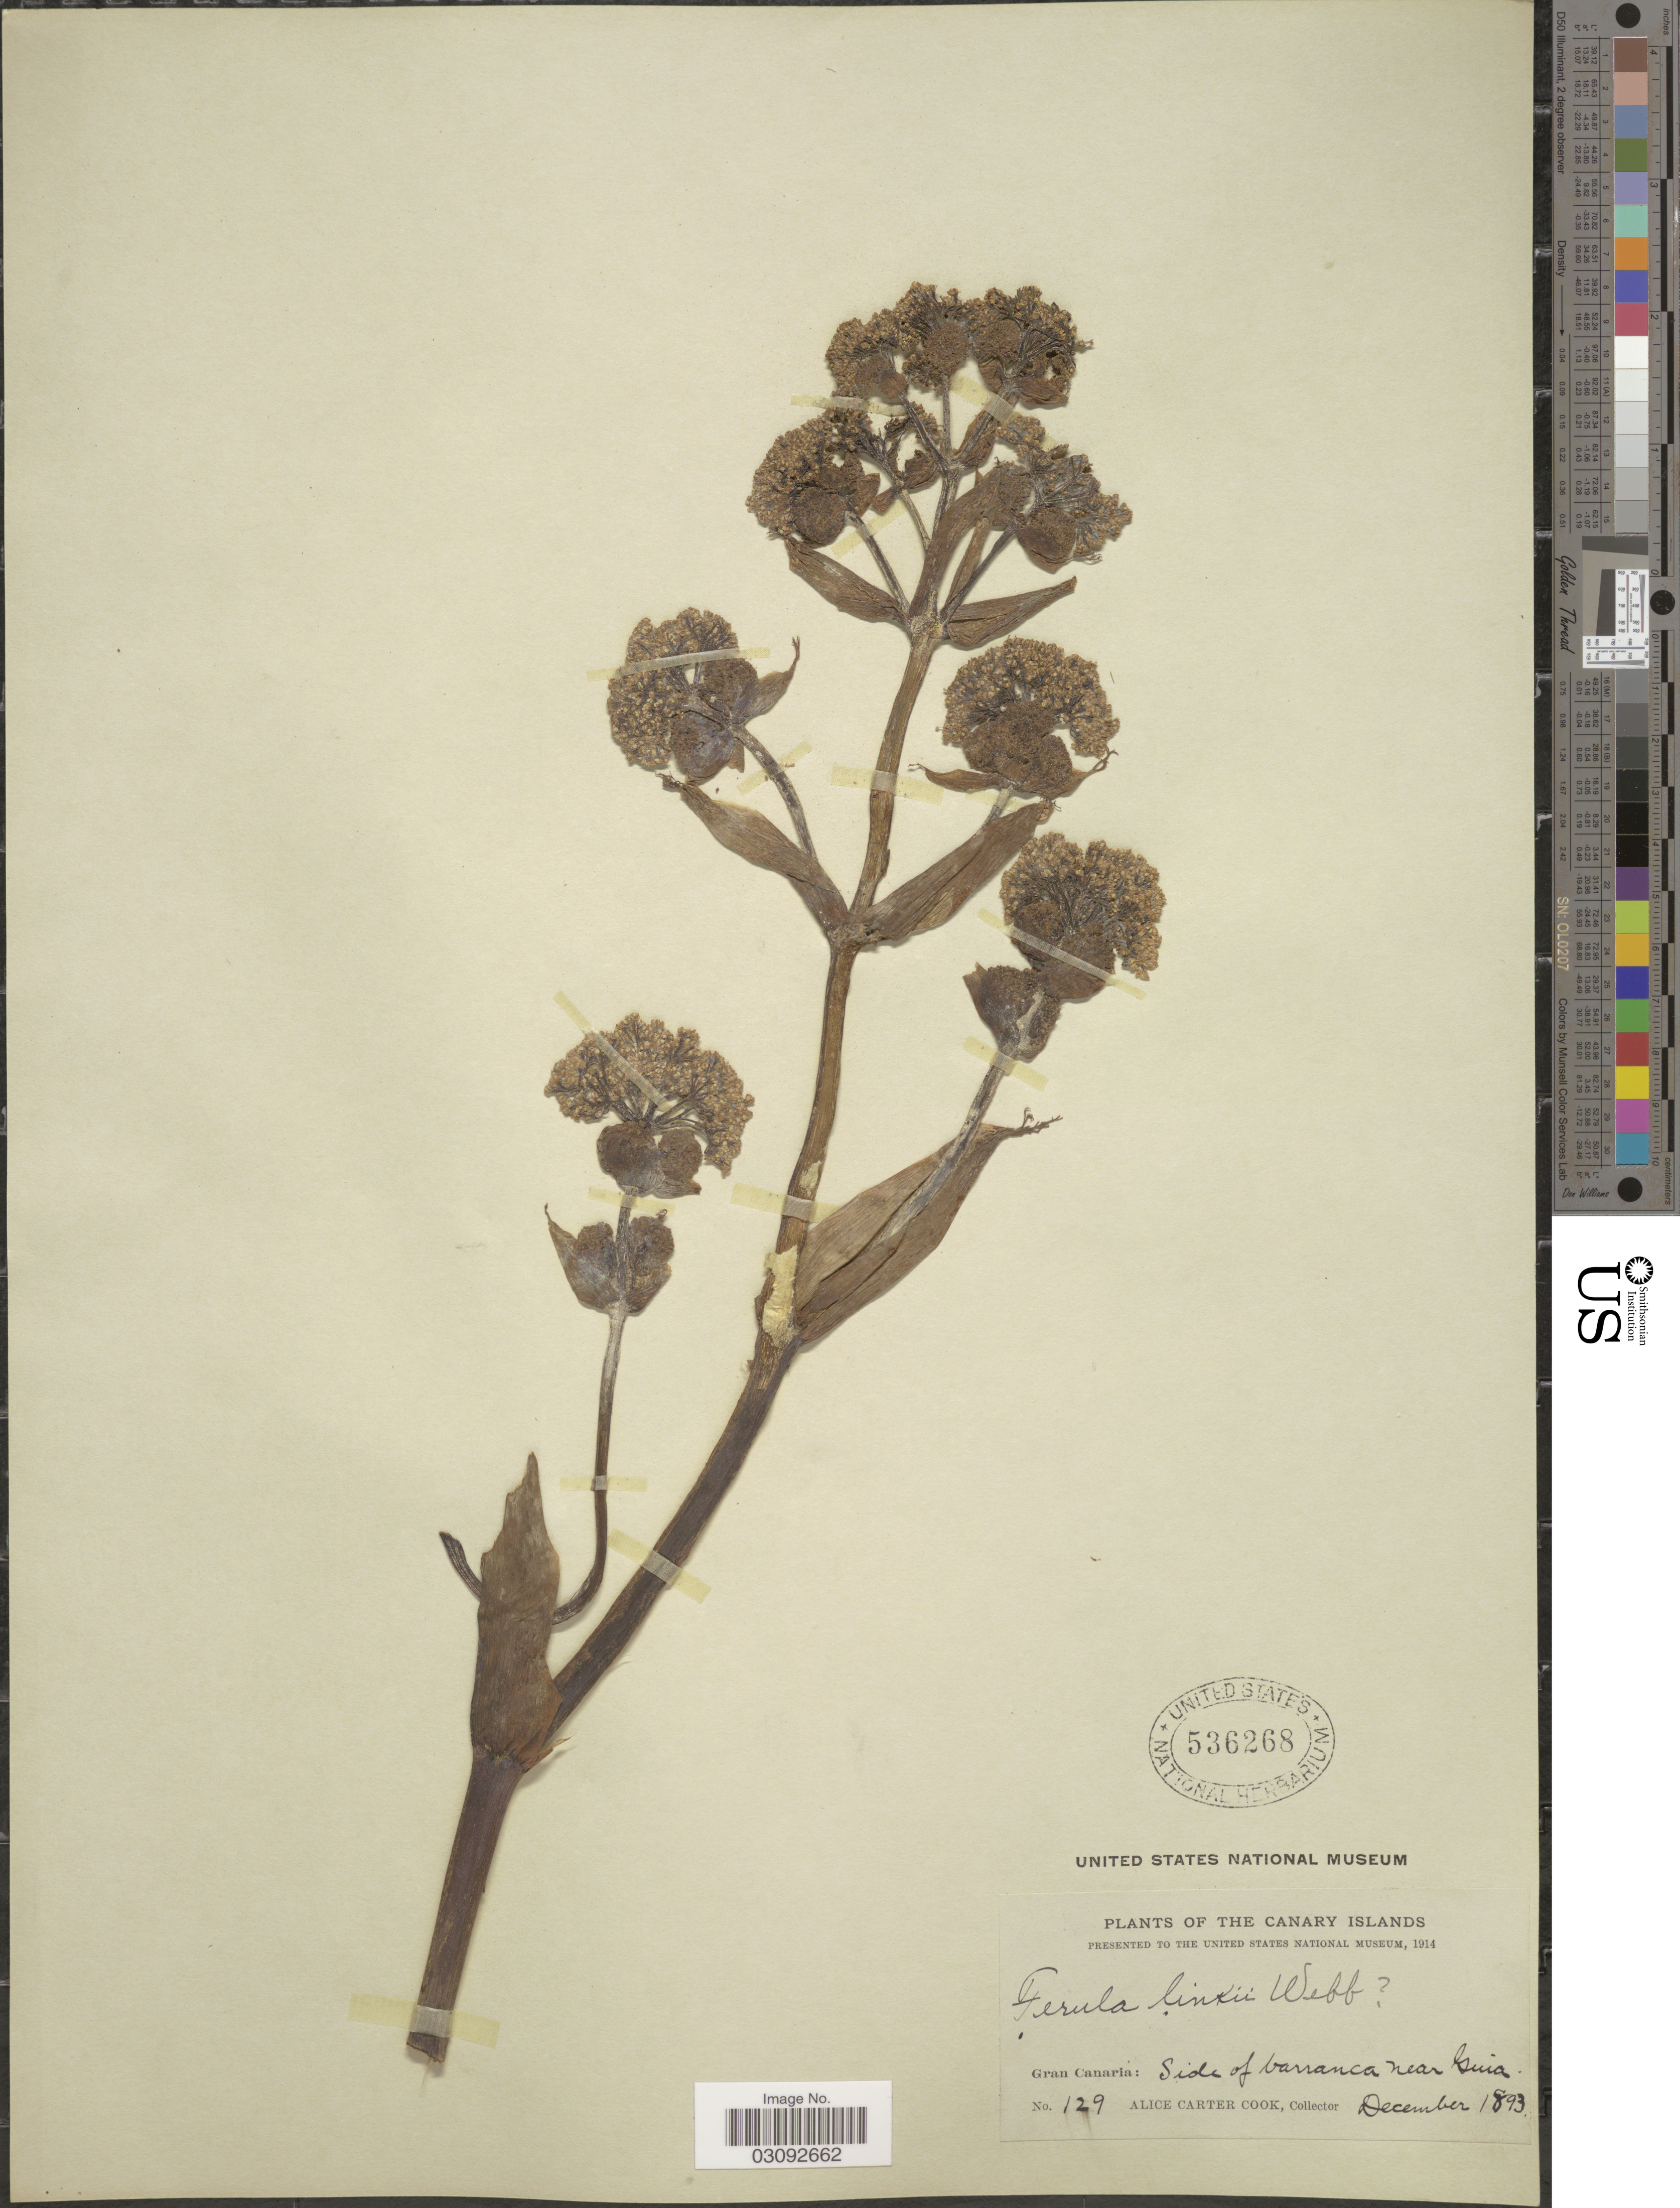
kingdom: Plantae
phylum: Tracheophyta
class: Magnoliopsida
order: Apiales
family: Apiaceae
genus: Ferula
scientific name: Ferula linkii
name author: Webb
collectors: Alice C. Cook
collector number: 129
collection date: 1893-12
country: Spain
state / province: Canarias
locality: Canary Islands. Gran Canaria: Side of barranca near Guia.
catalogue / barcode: US 536268